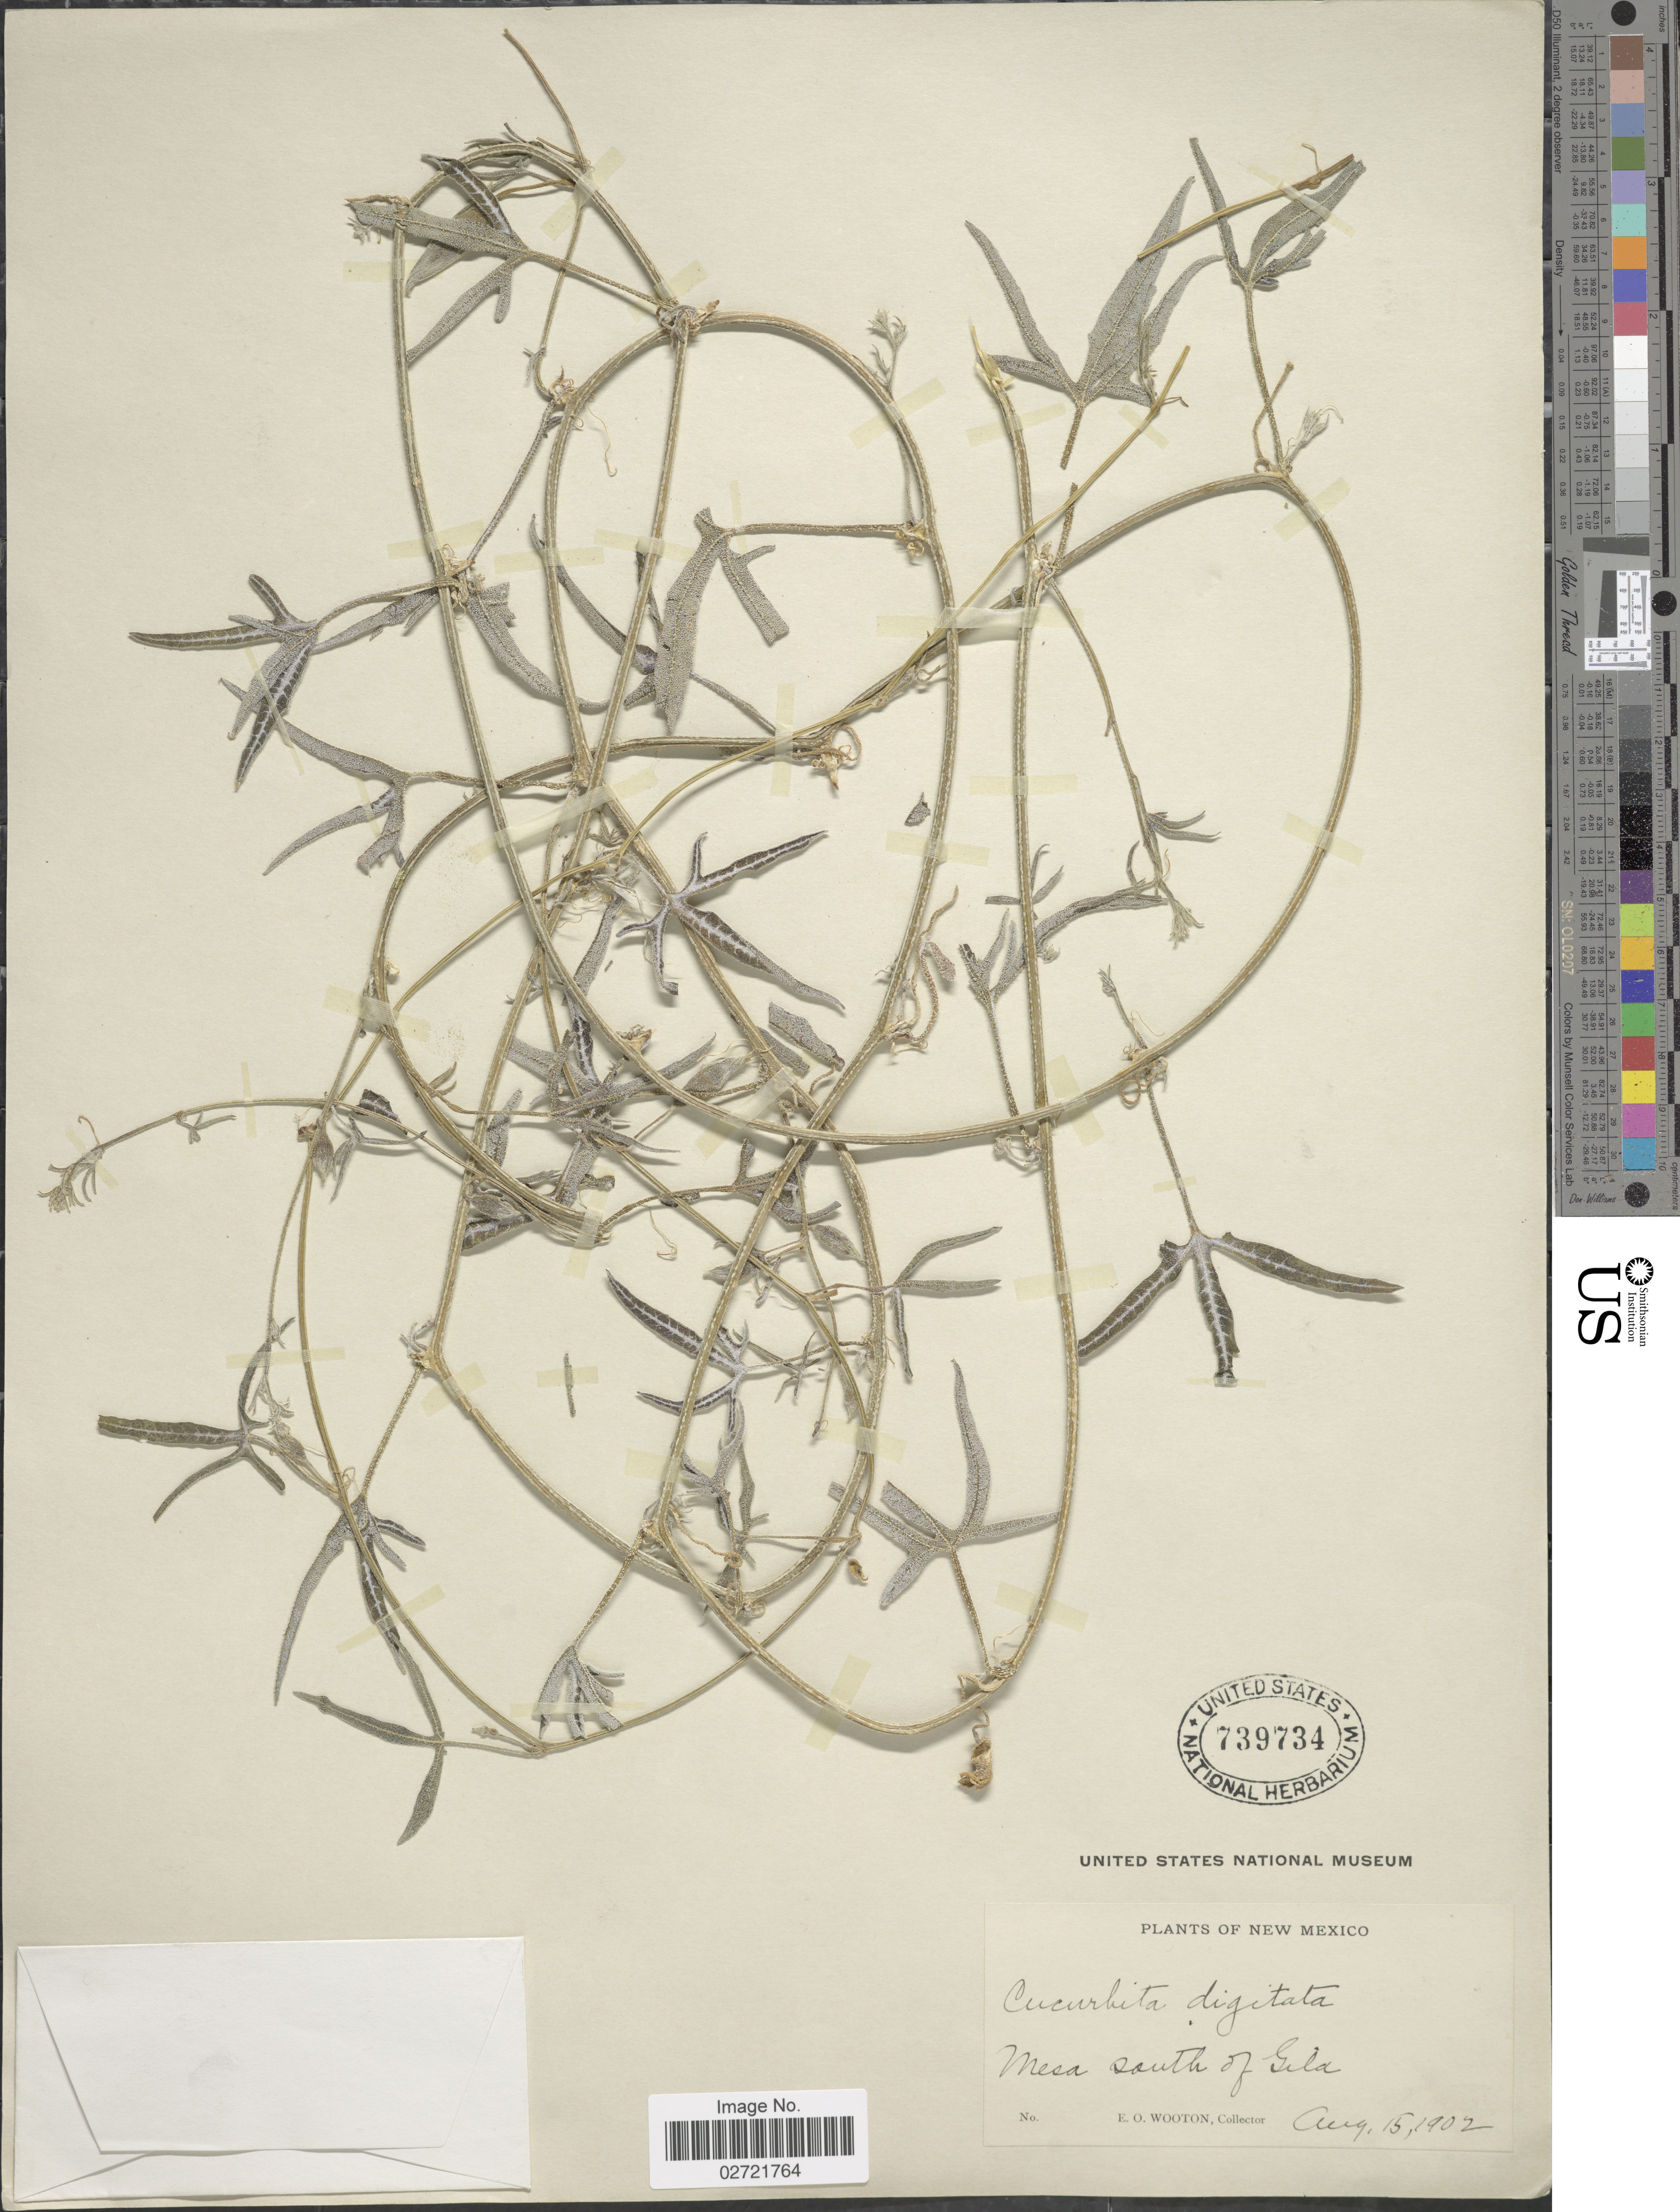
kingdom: Plantae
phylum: Tracheophyta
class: Magnoliopsida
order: Cucurbitales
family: Cucurbitaceae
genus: Cucurbita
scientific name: Cucurbita digitata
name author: A. Gray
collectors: E. O. Wooton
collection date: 1902-08-15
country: United States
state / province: New Mexico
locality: Mesa south of Gila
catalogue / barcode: US 739734